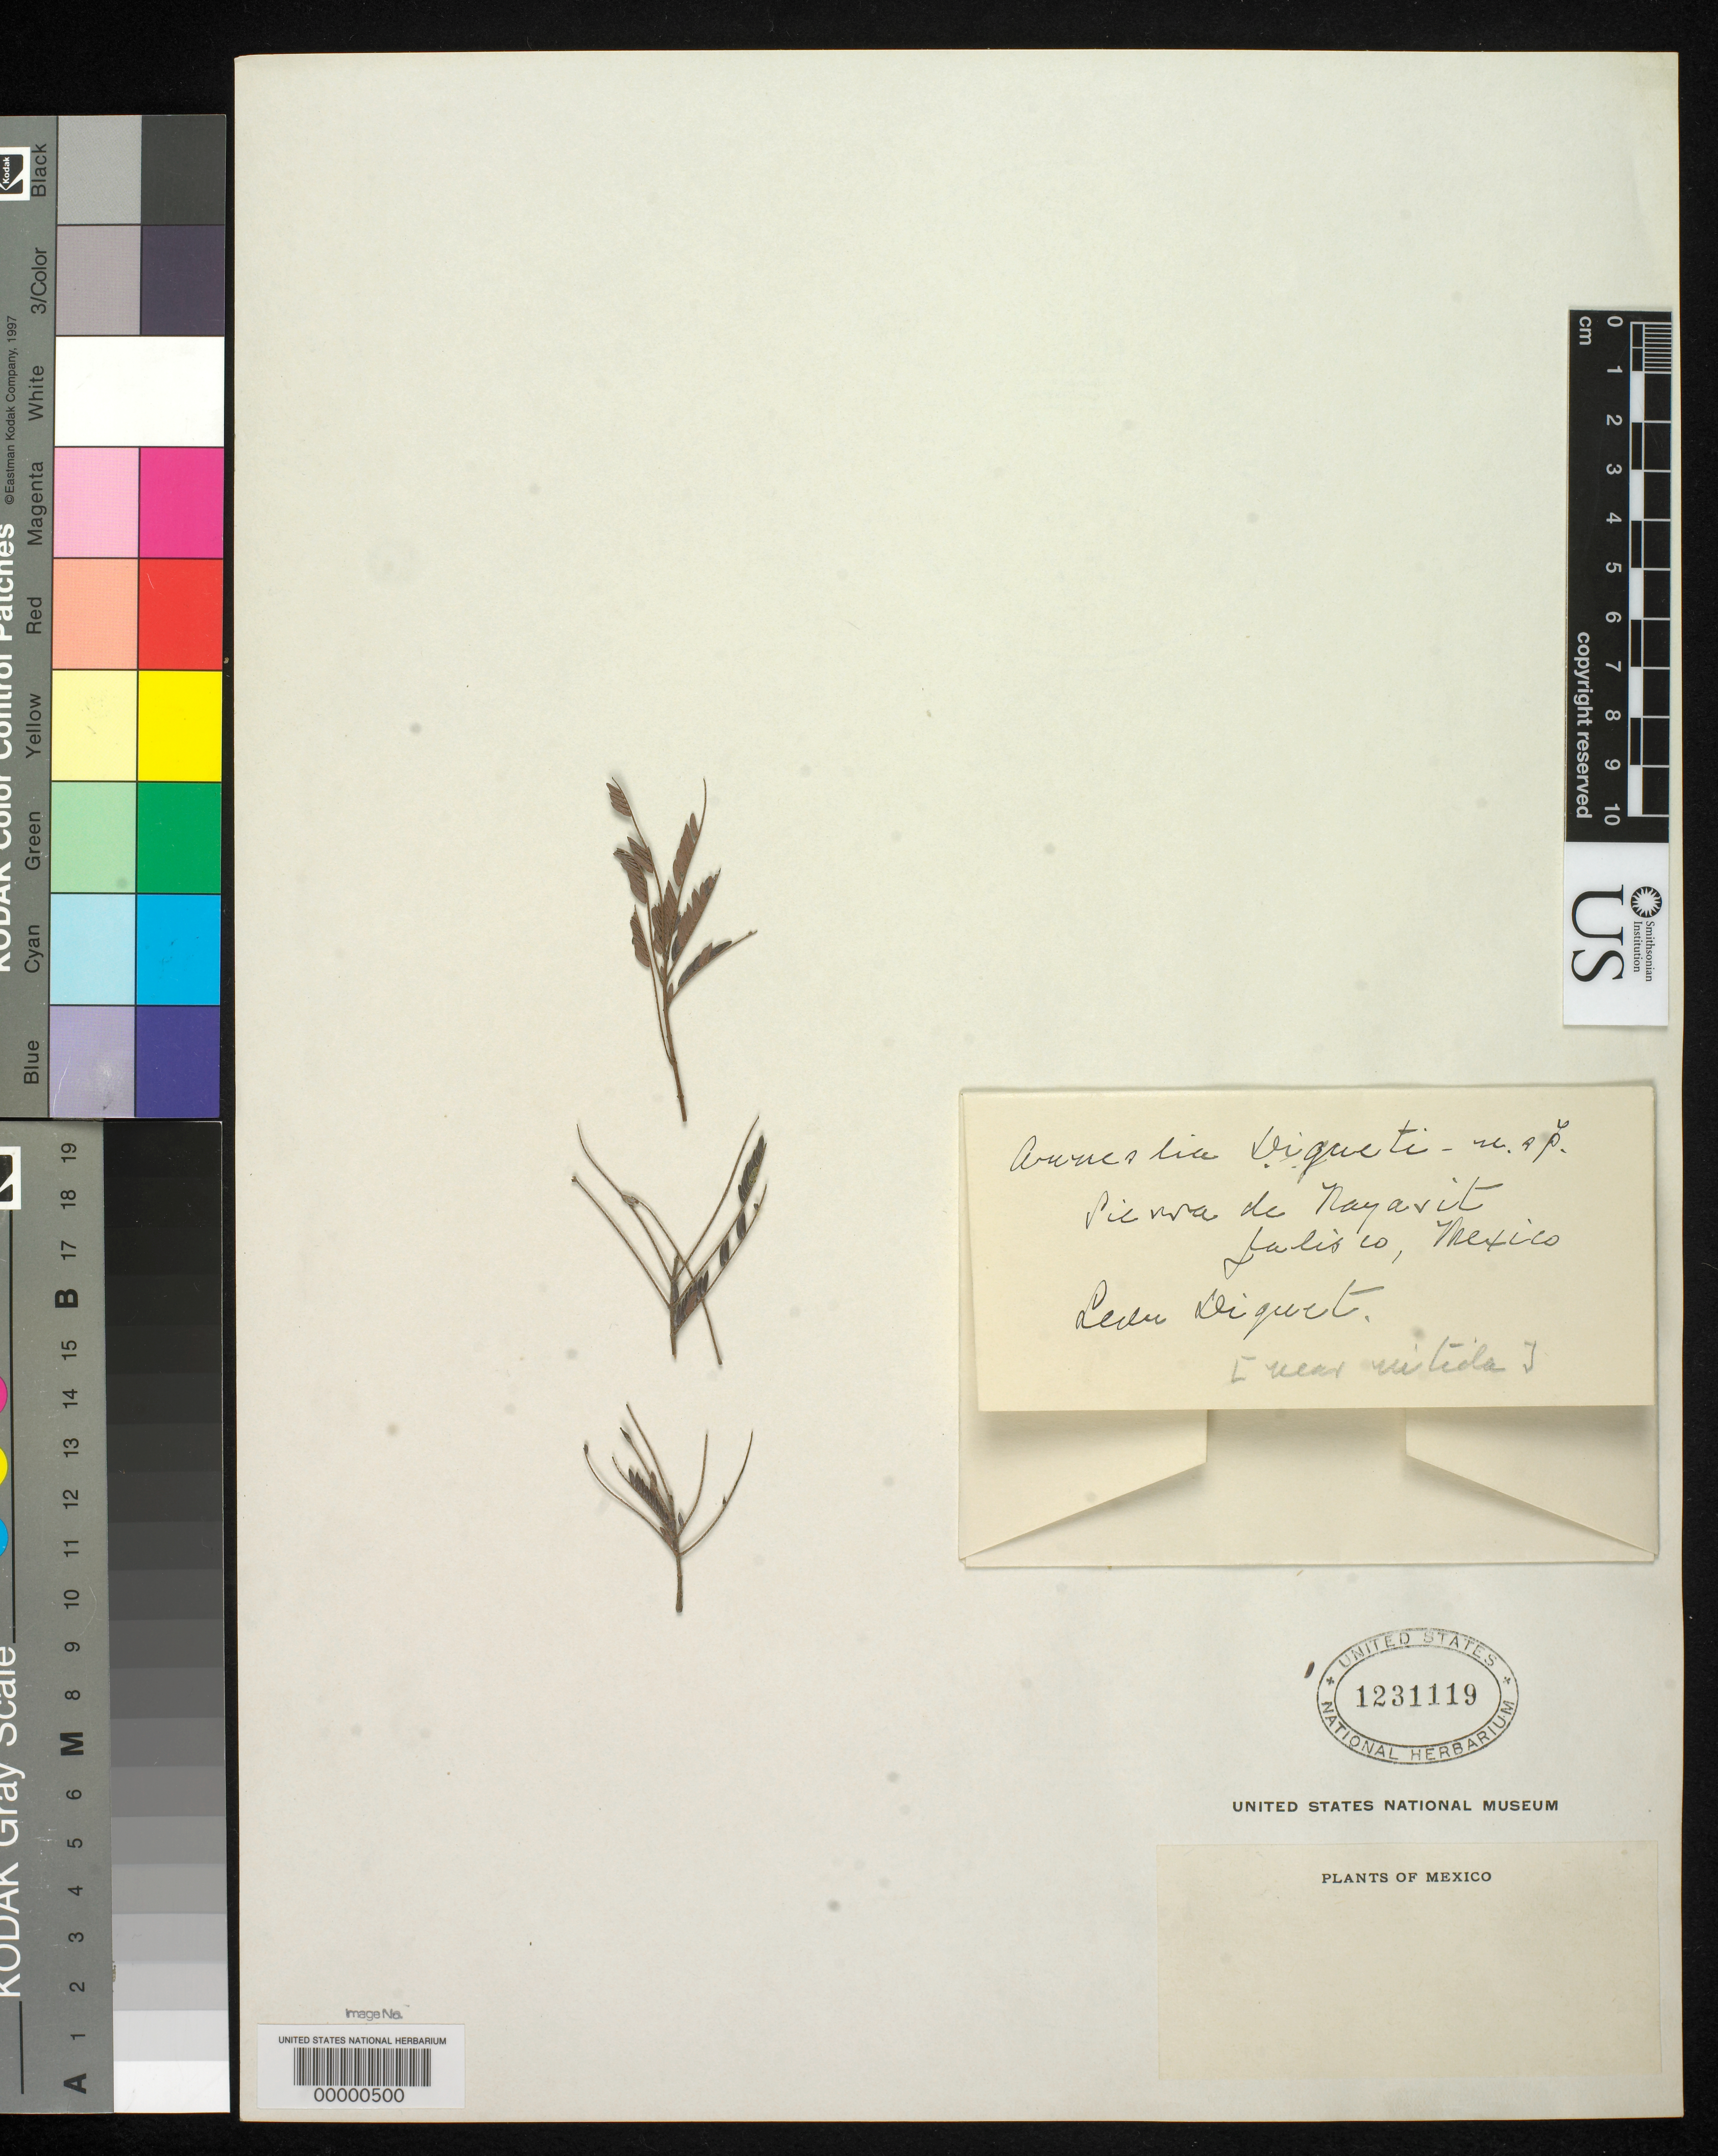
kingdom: Plantae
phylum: Tracheophyta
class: Magnoliopsida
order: Fabales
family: Fabaceae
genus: Anneslia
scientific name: Anneslia diqueti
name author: Britton & Rose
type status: Type Fragment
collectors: L. Diquet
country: Mexico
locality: E of Monserrat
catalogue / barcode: US 1231119